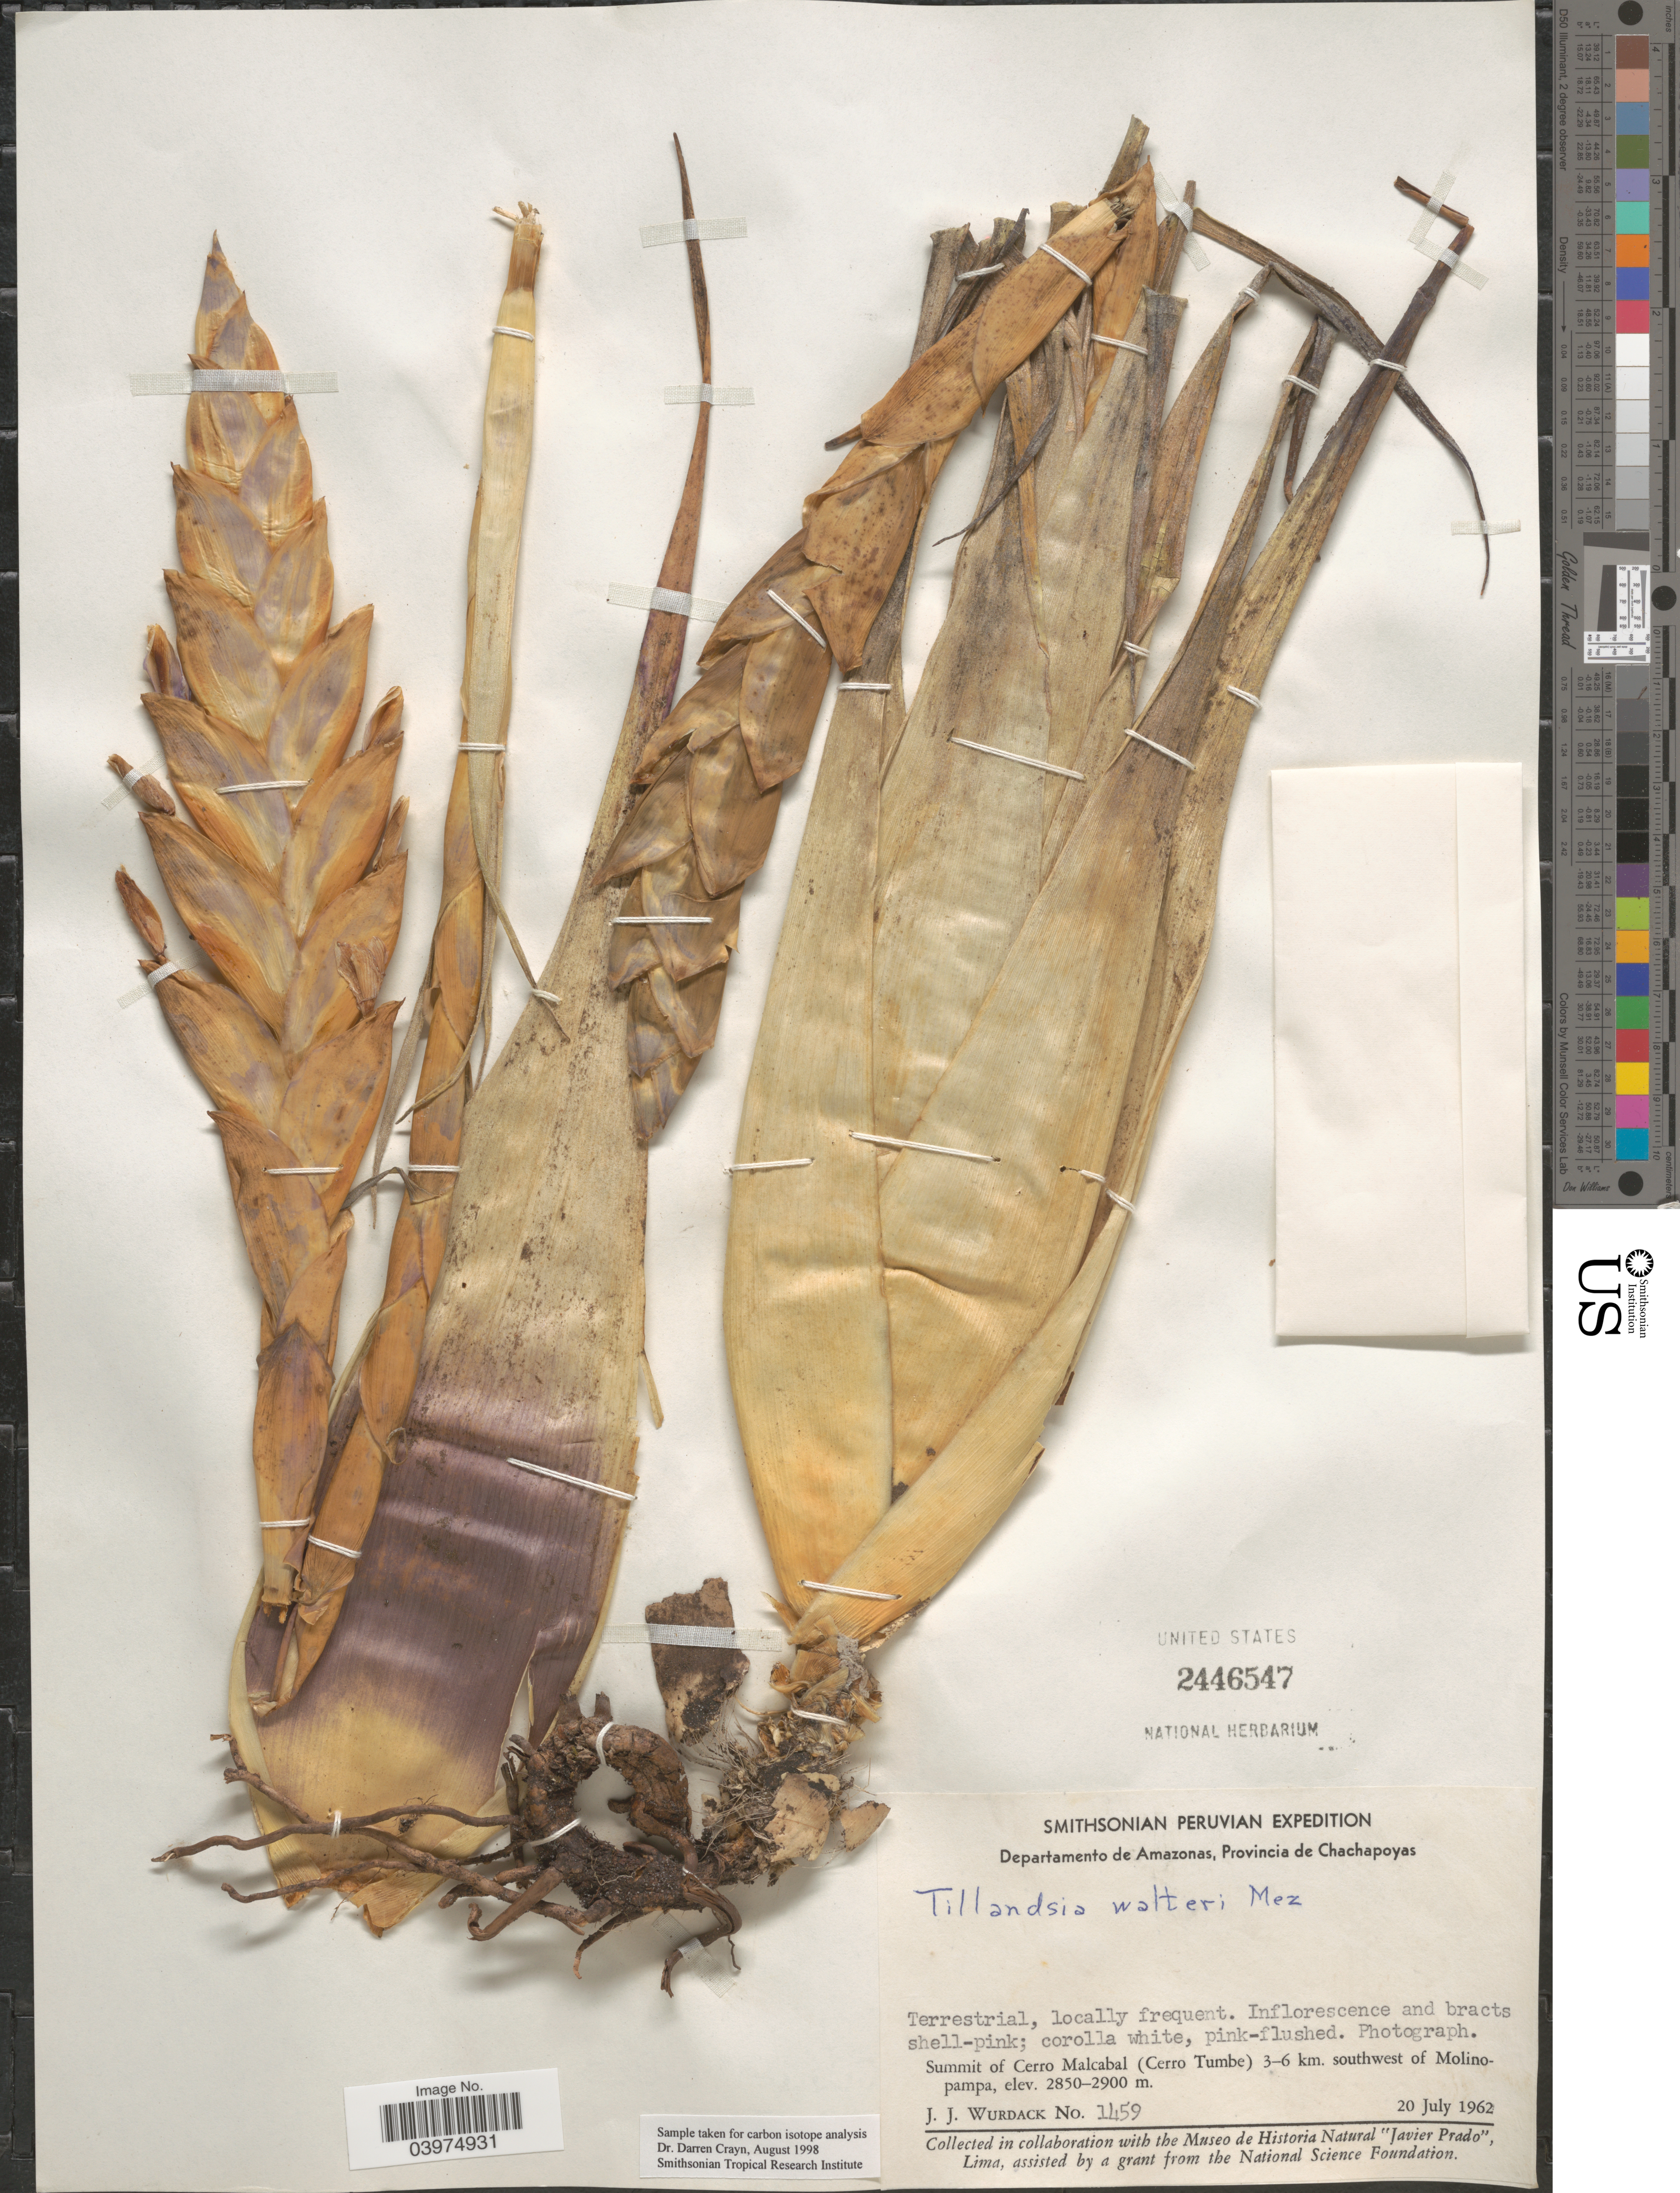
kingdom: Plantae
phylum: Tracheophyta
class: Liliopsida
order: Poales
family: Bromeliaceae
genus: Tillandsia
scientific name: Tillandsia walteri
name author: Mez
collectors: J. J. Wurdack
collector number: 1459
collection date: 1962-07-20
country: Peru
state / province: Amazonas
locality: Smithsonian Peruvian Expedition. Departamento de Amazonas, Provincia de Chachapoyas. Summit of Cerro Malcabal (Cerro Tumbe) 3-6 km. southwest of Molinopampa.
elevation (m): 2850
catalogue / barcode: US 2446547